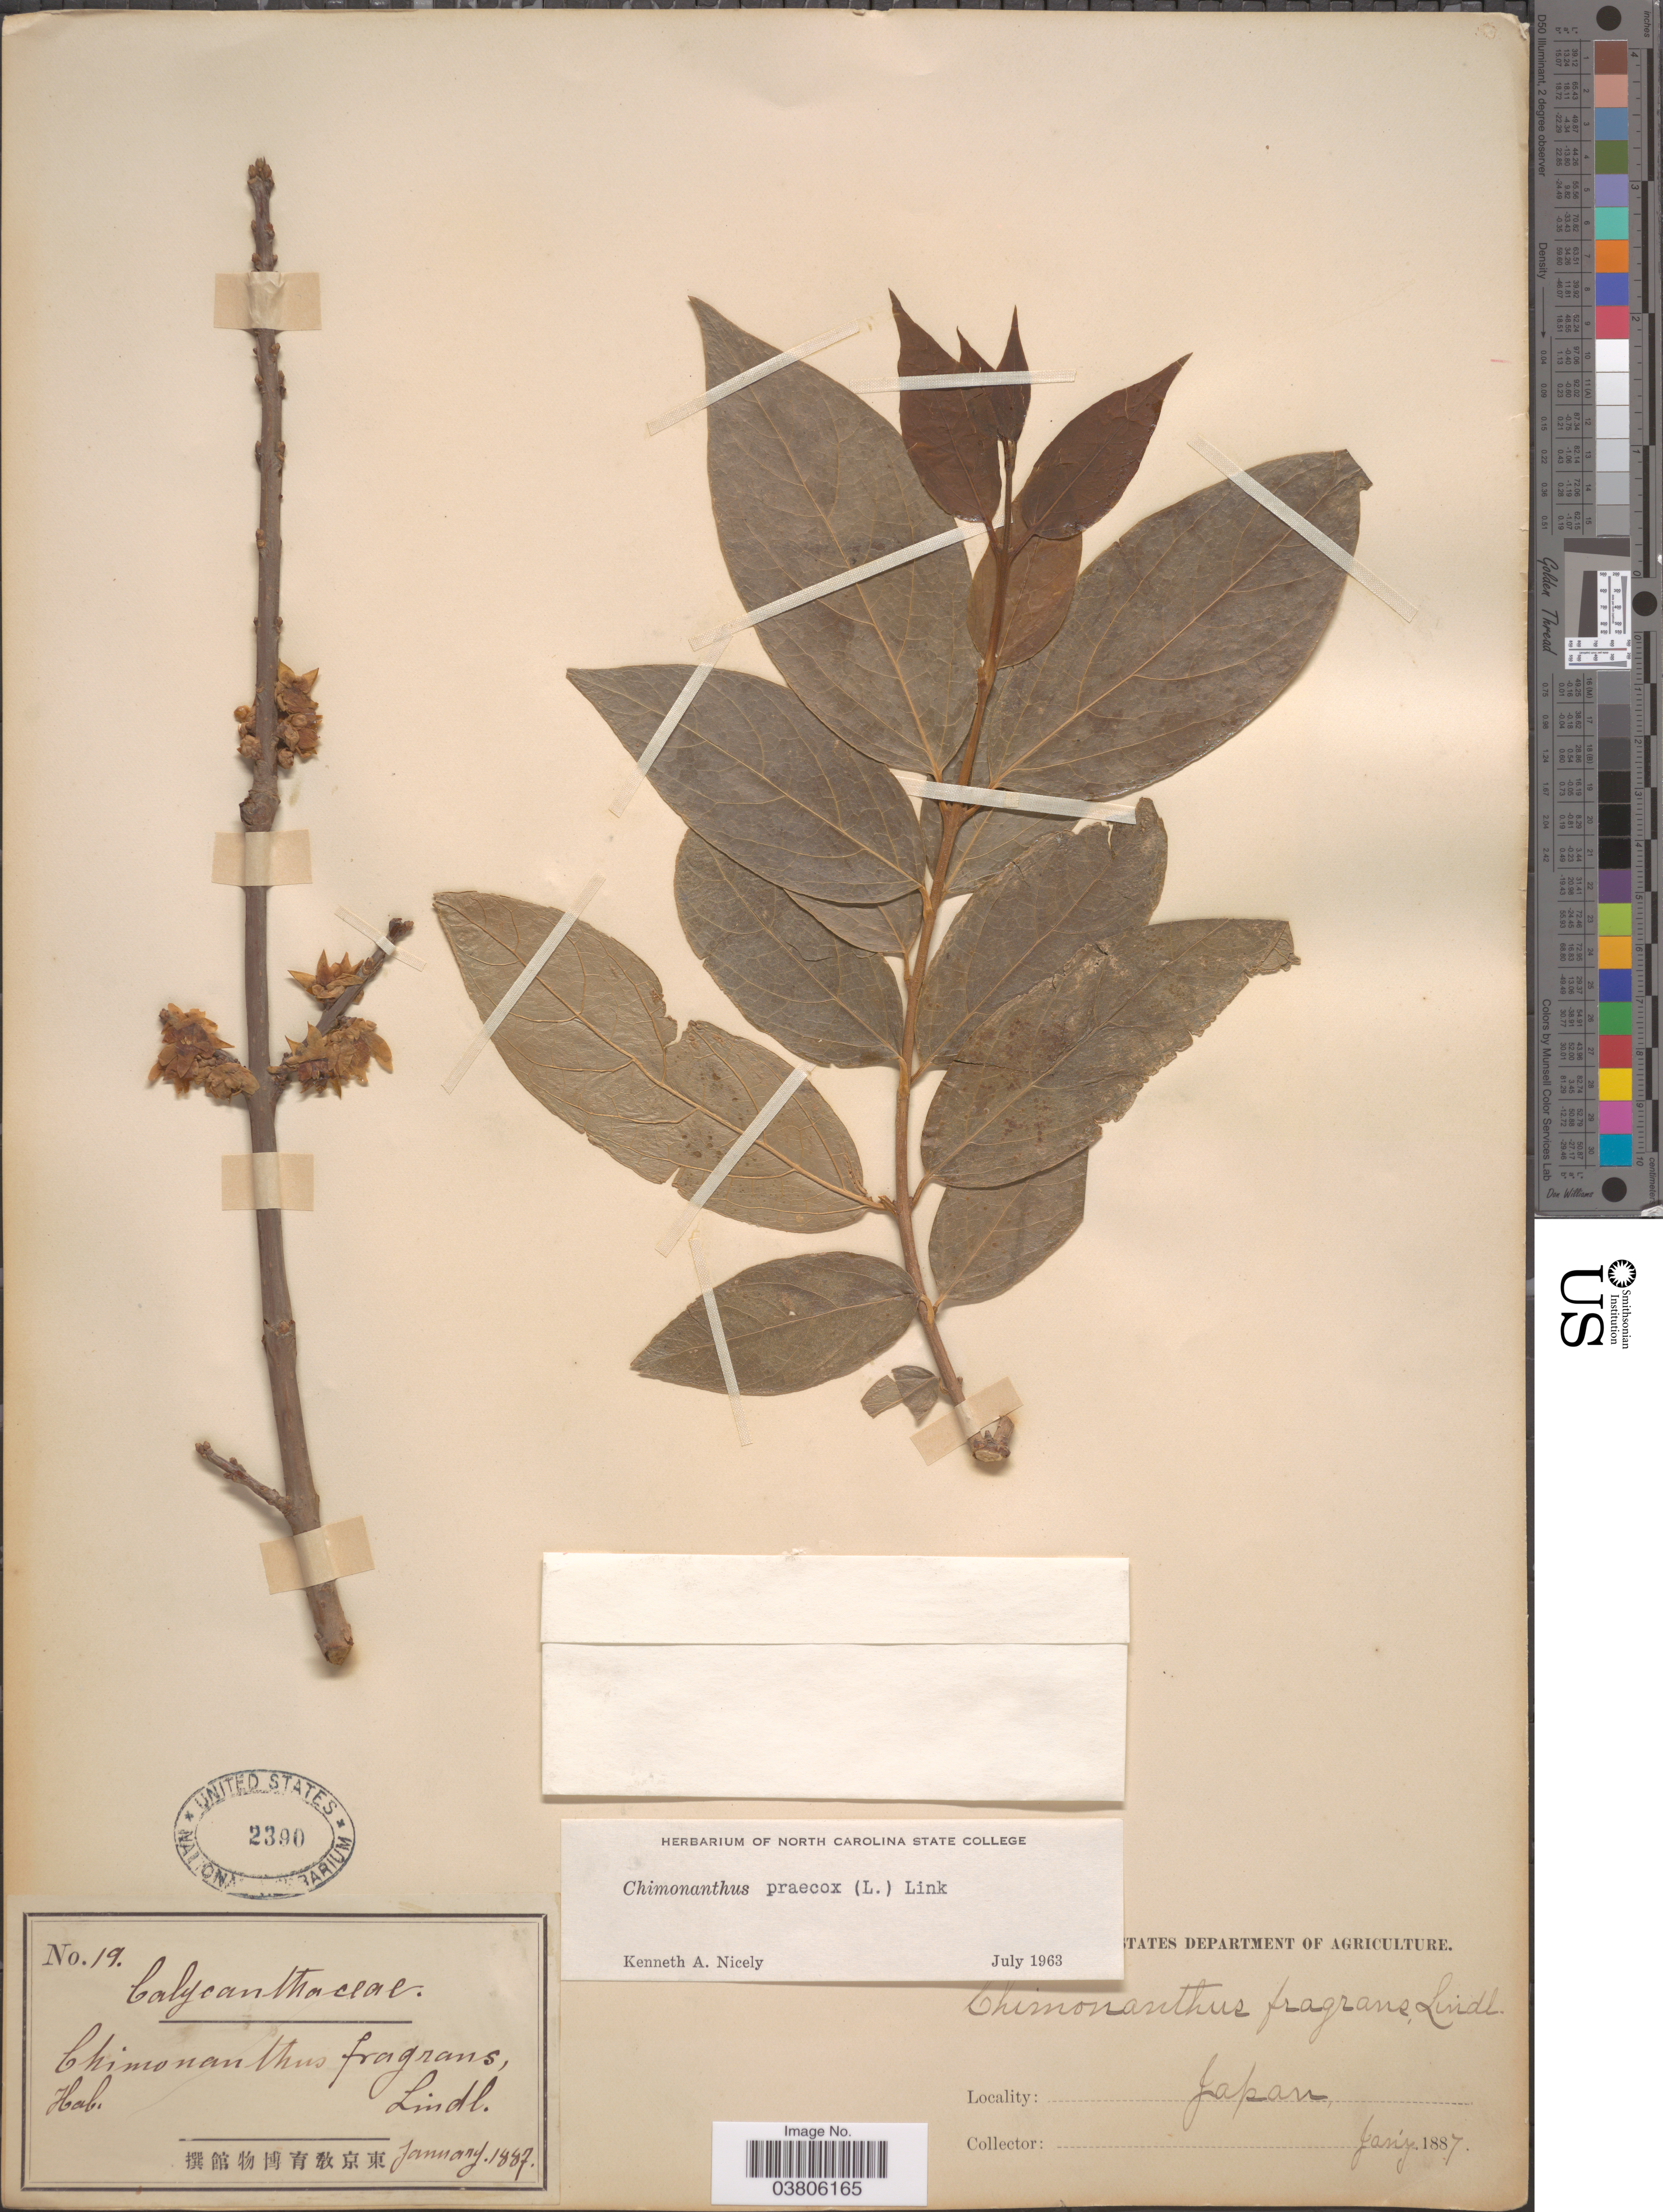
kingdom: Plantae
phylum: Tracheophyta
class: Magnoliopsida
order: Laurales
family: Calycanthaceae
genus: Chimonanthus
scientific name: Chimonanthus fragrans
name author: (Loisel.) Lindl.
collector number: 19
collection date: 1887-01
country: Japan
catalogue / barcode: US 2390